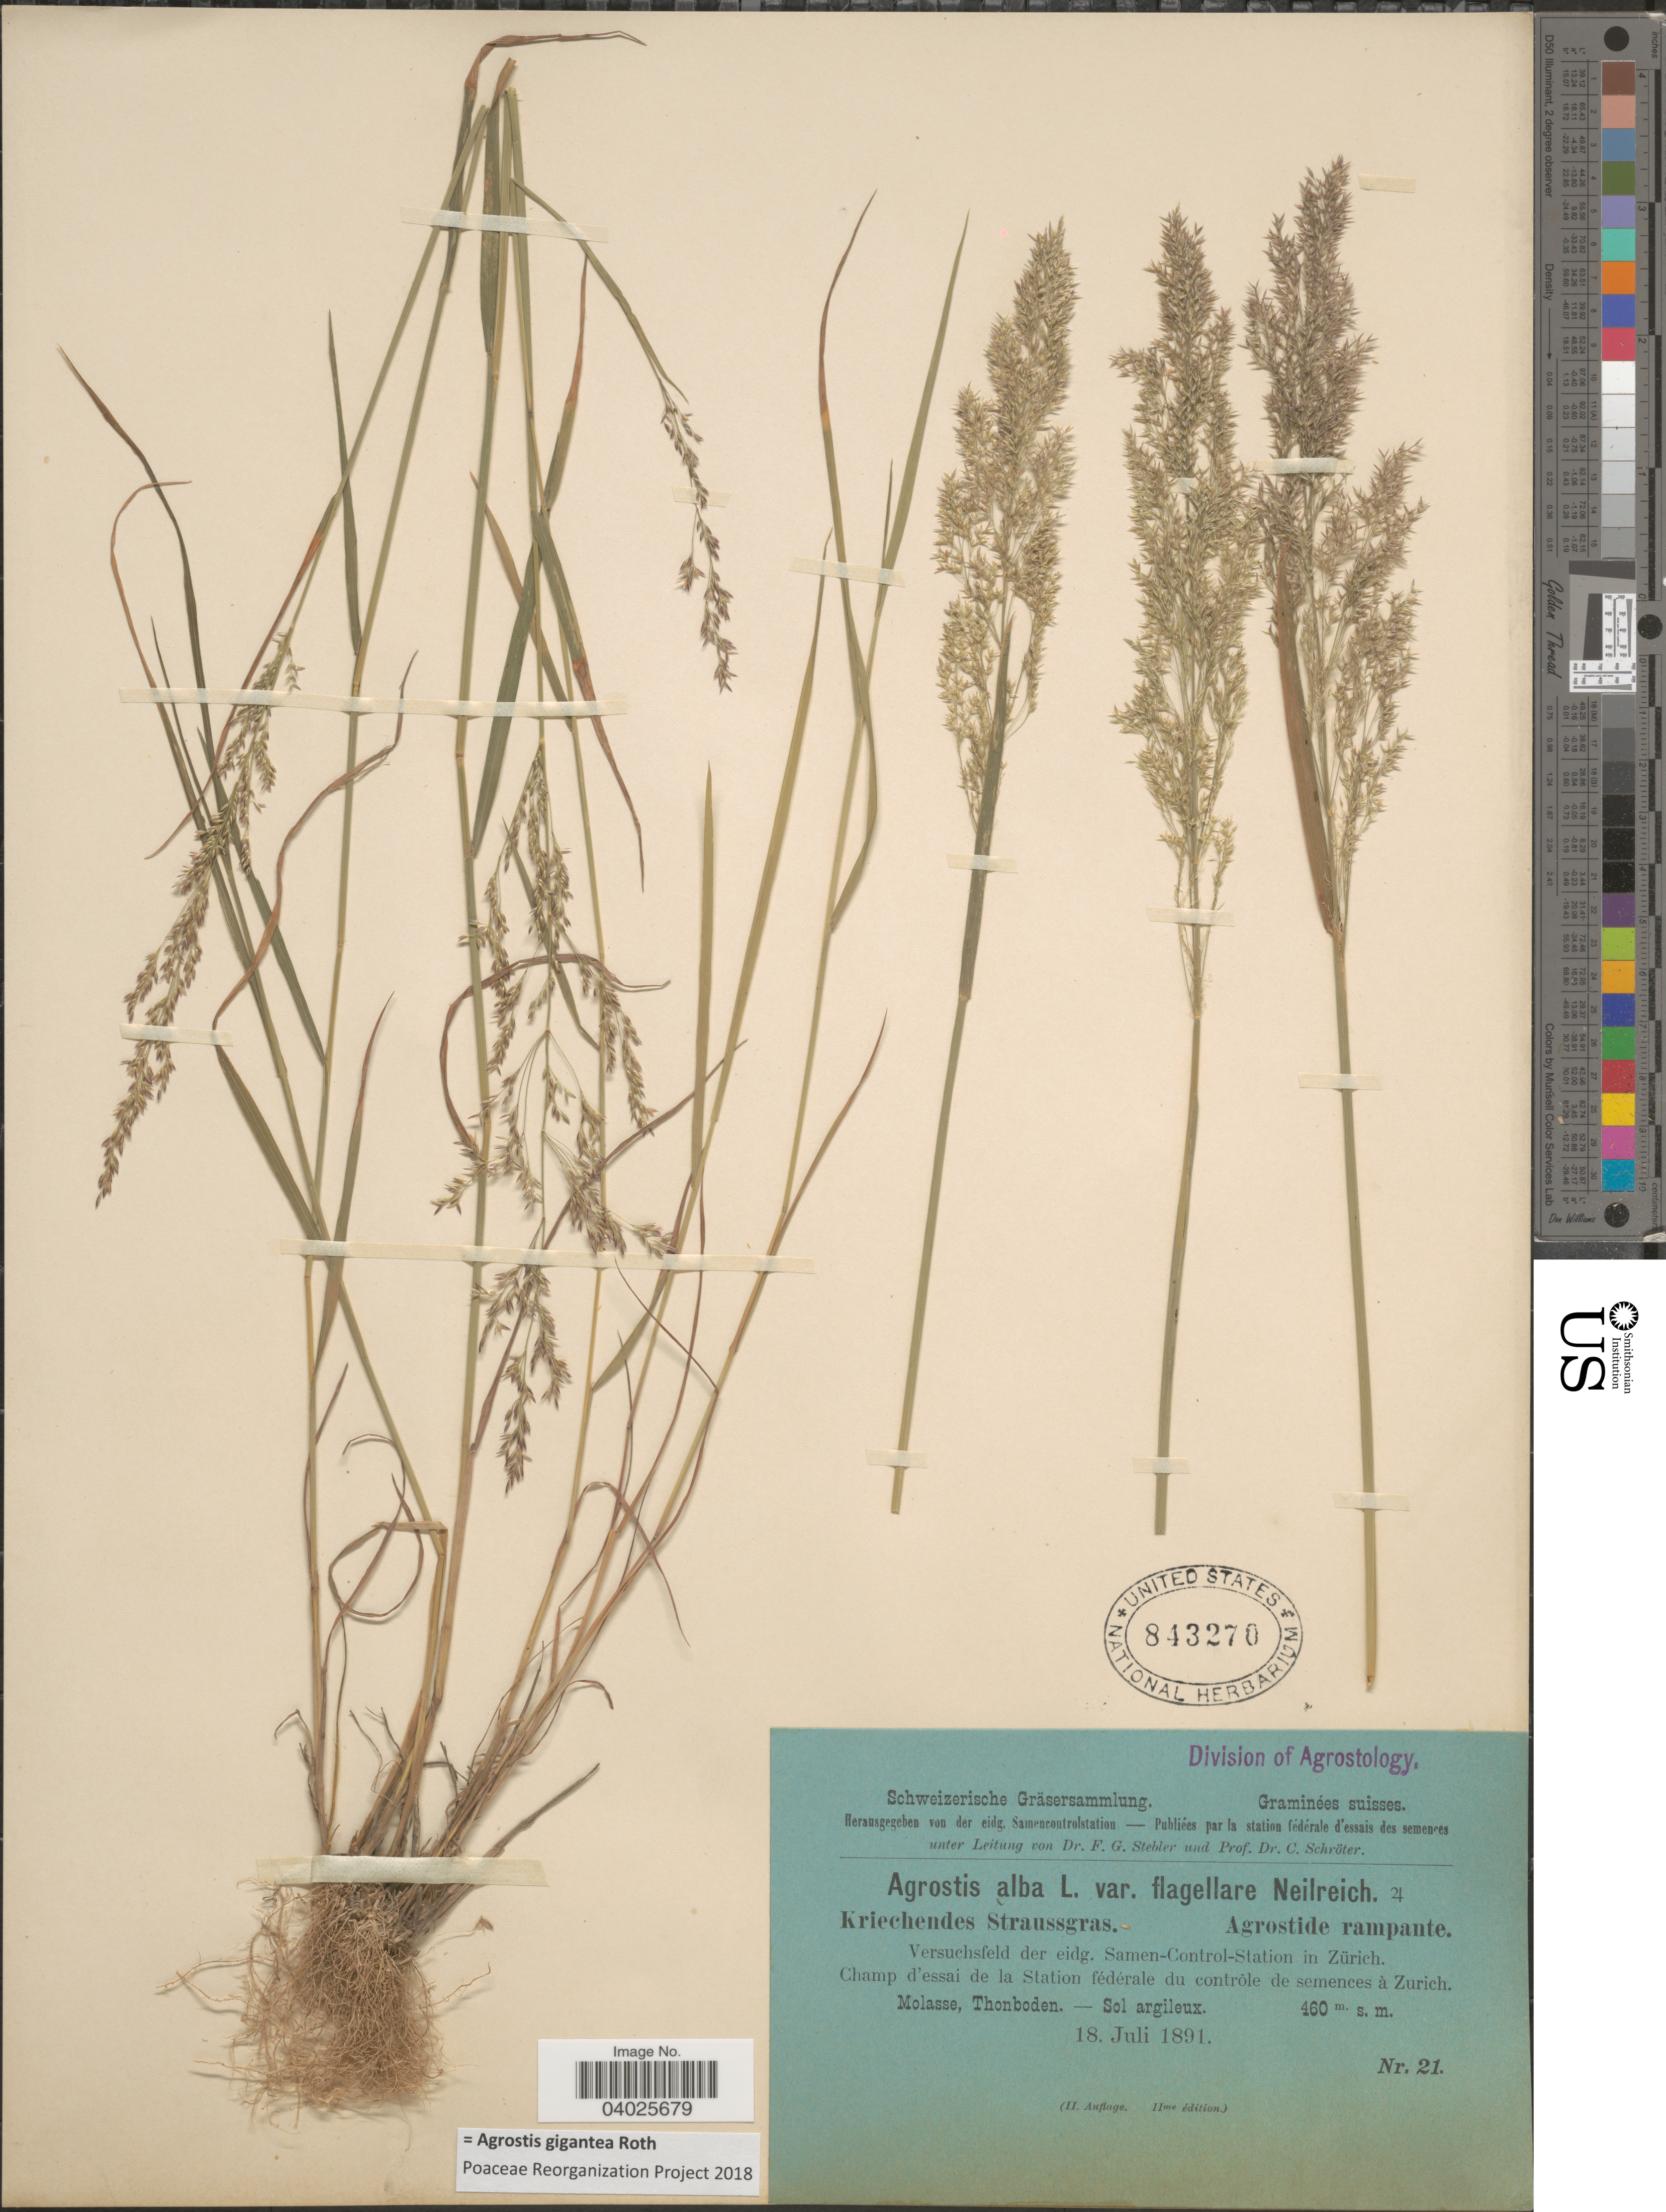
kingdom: Plantae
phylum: Tracheophyta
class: Liliopsida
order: Poales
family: Poaceae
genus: Agrostis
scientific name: Agrostis gigantea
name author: Roth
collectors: Stebler, F.G. & Schröter, C.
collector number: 21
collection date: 1891-07-18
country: Switzerland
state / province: Zurich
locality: Suisses. Versuchsfeld der eidg. Samen-Control-Station in Zürich. Champ d'essai de la Station fédérale du contrôle de semences à Zurich. Molasse, Thonboden. - Sol argileux.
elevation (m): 460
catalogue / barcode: US 843270